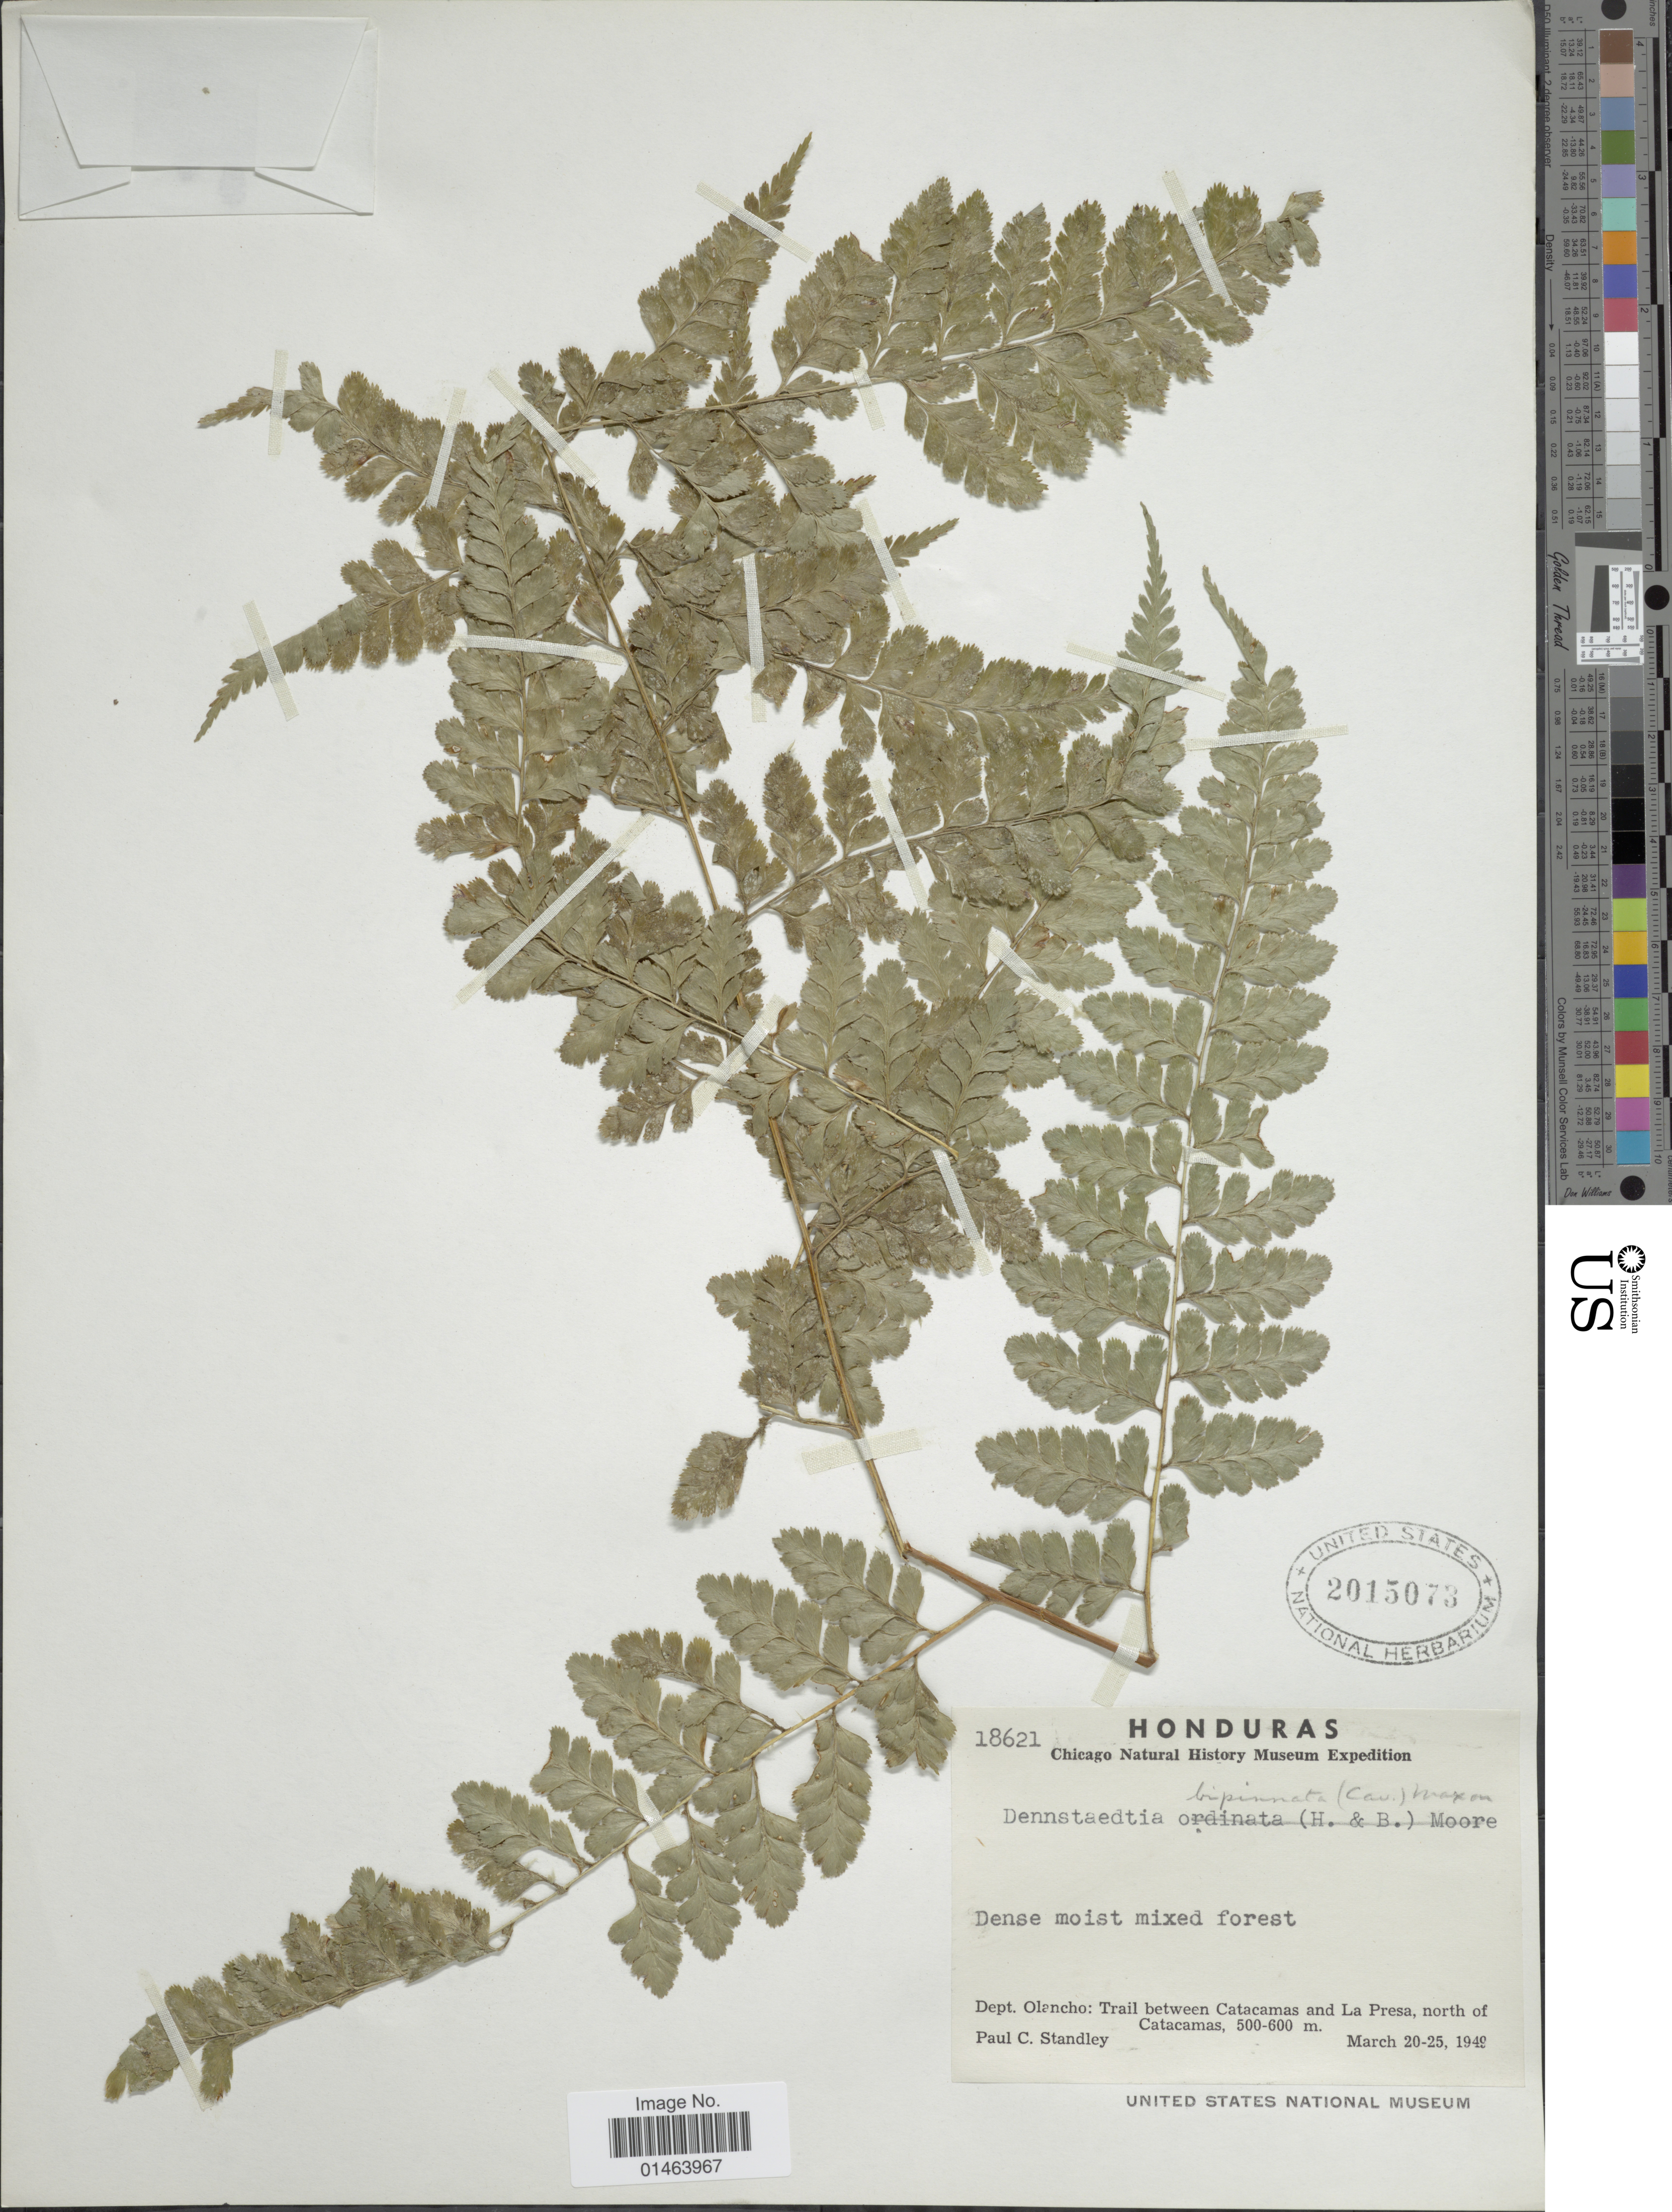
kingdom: Plantae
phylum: Tracheophyta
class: Polypodiopsida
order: Polypodiales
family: Dennstaedtiaceae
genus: Dennstaedtia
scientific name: Dennstaedtia bipinnata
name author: (Cav.) Maxon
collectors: P. C. Standley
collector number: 18621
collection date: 1949-03-20/1949-03-25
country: Honduras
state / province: Olancho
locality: Honduras, Dept. Olancho: trail between Catacamas and La Presa, north of Catacamas.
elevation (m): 500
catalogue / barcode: US 2015073